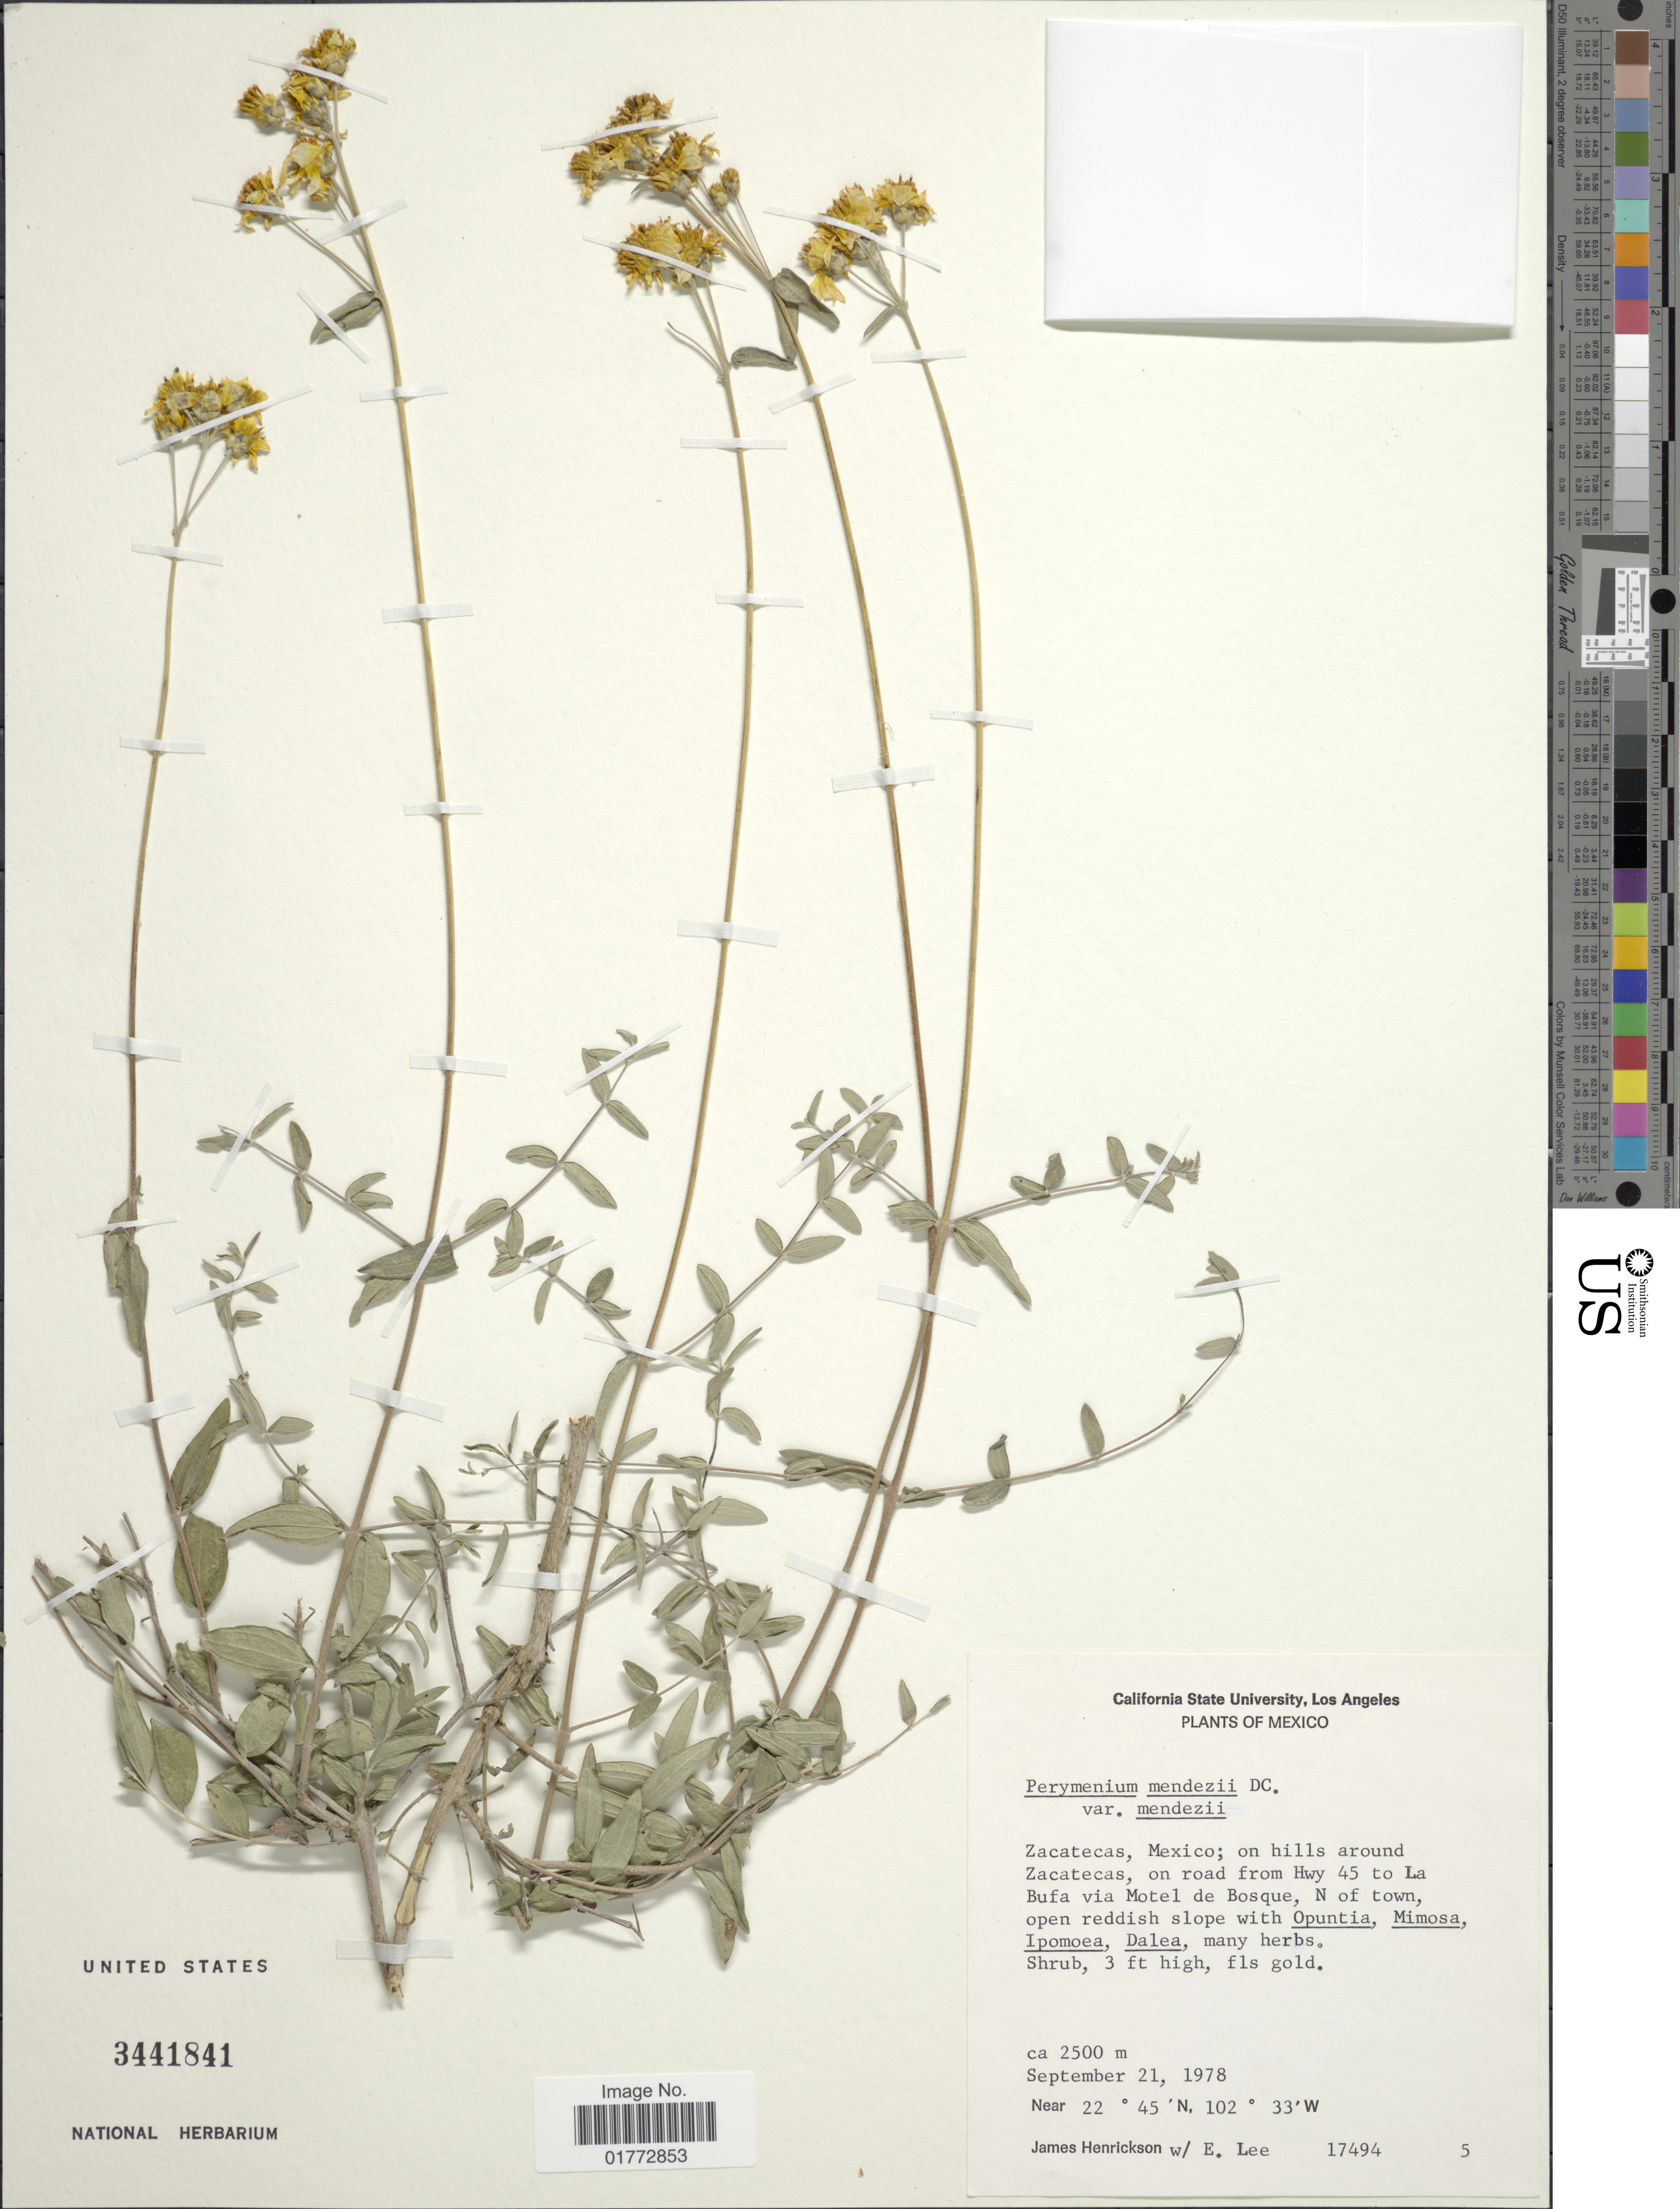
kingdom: Plantae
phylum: Tracheophyta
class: Magnoliopsida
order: Asterales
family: Asteraceae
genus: Perymenium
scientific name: Perymenium mendezii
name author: DC.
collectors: J. S. Henrickson & E. Lee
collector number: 17494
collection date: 1978-09-21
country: Mexico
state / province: Zacatecas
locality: On hills around Zacatecas, on road from Hwy 45 to La Bufa via Motel de Bosque, N of town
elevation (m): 2500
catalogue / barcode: US 3441841